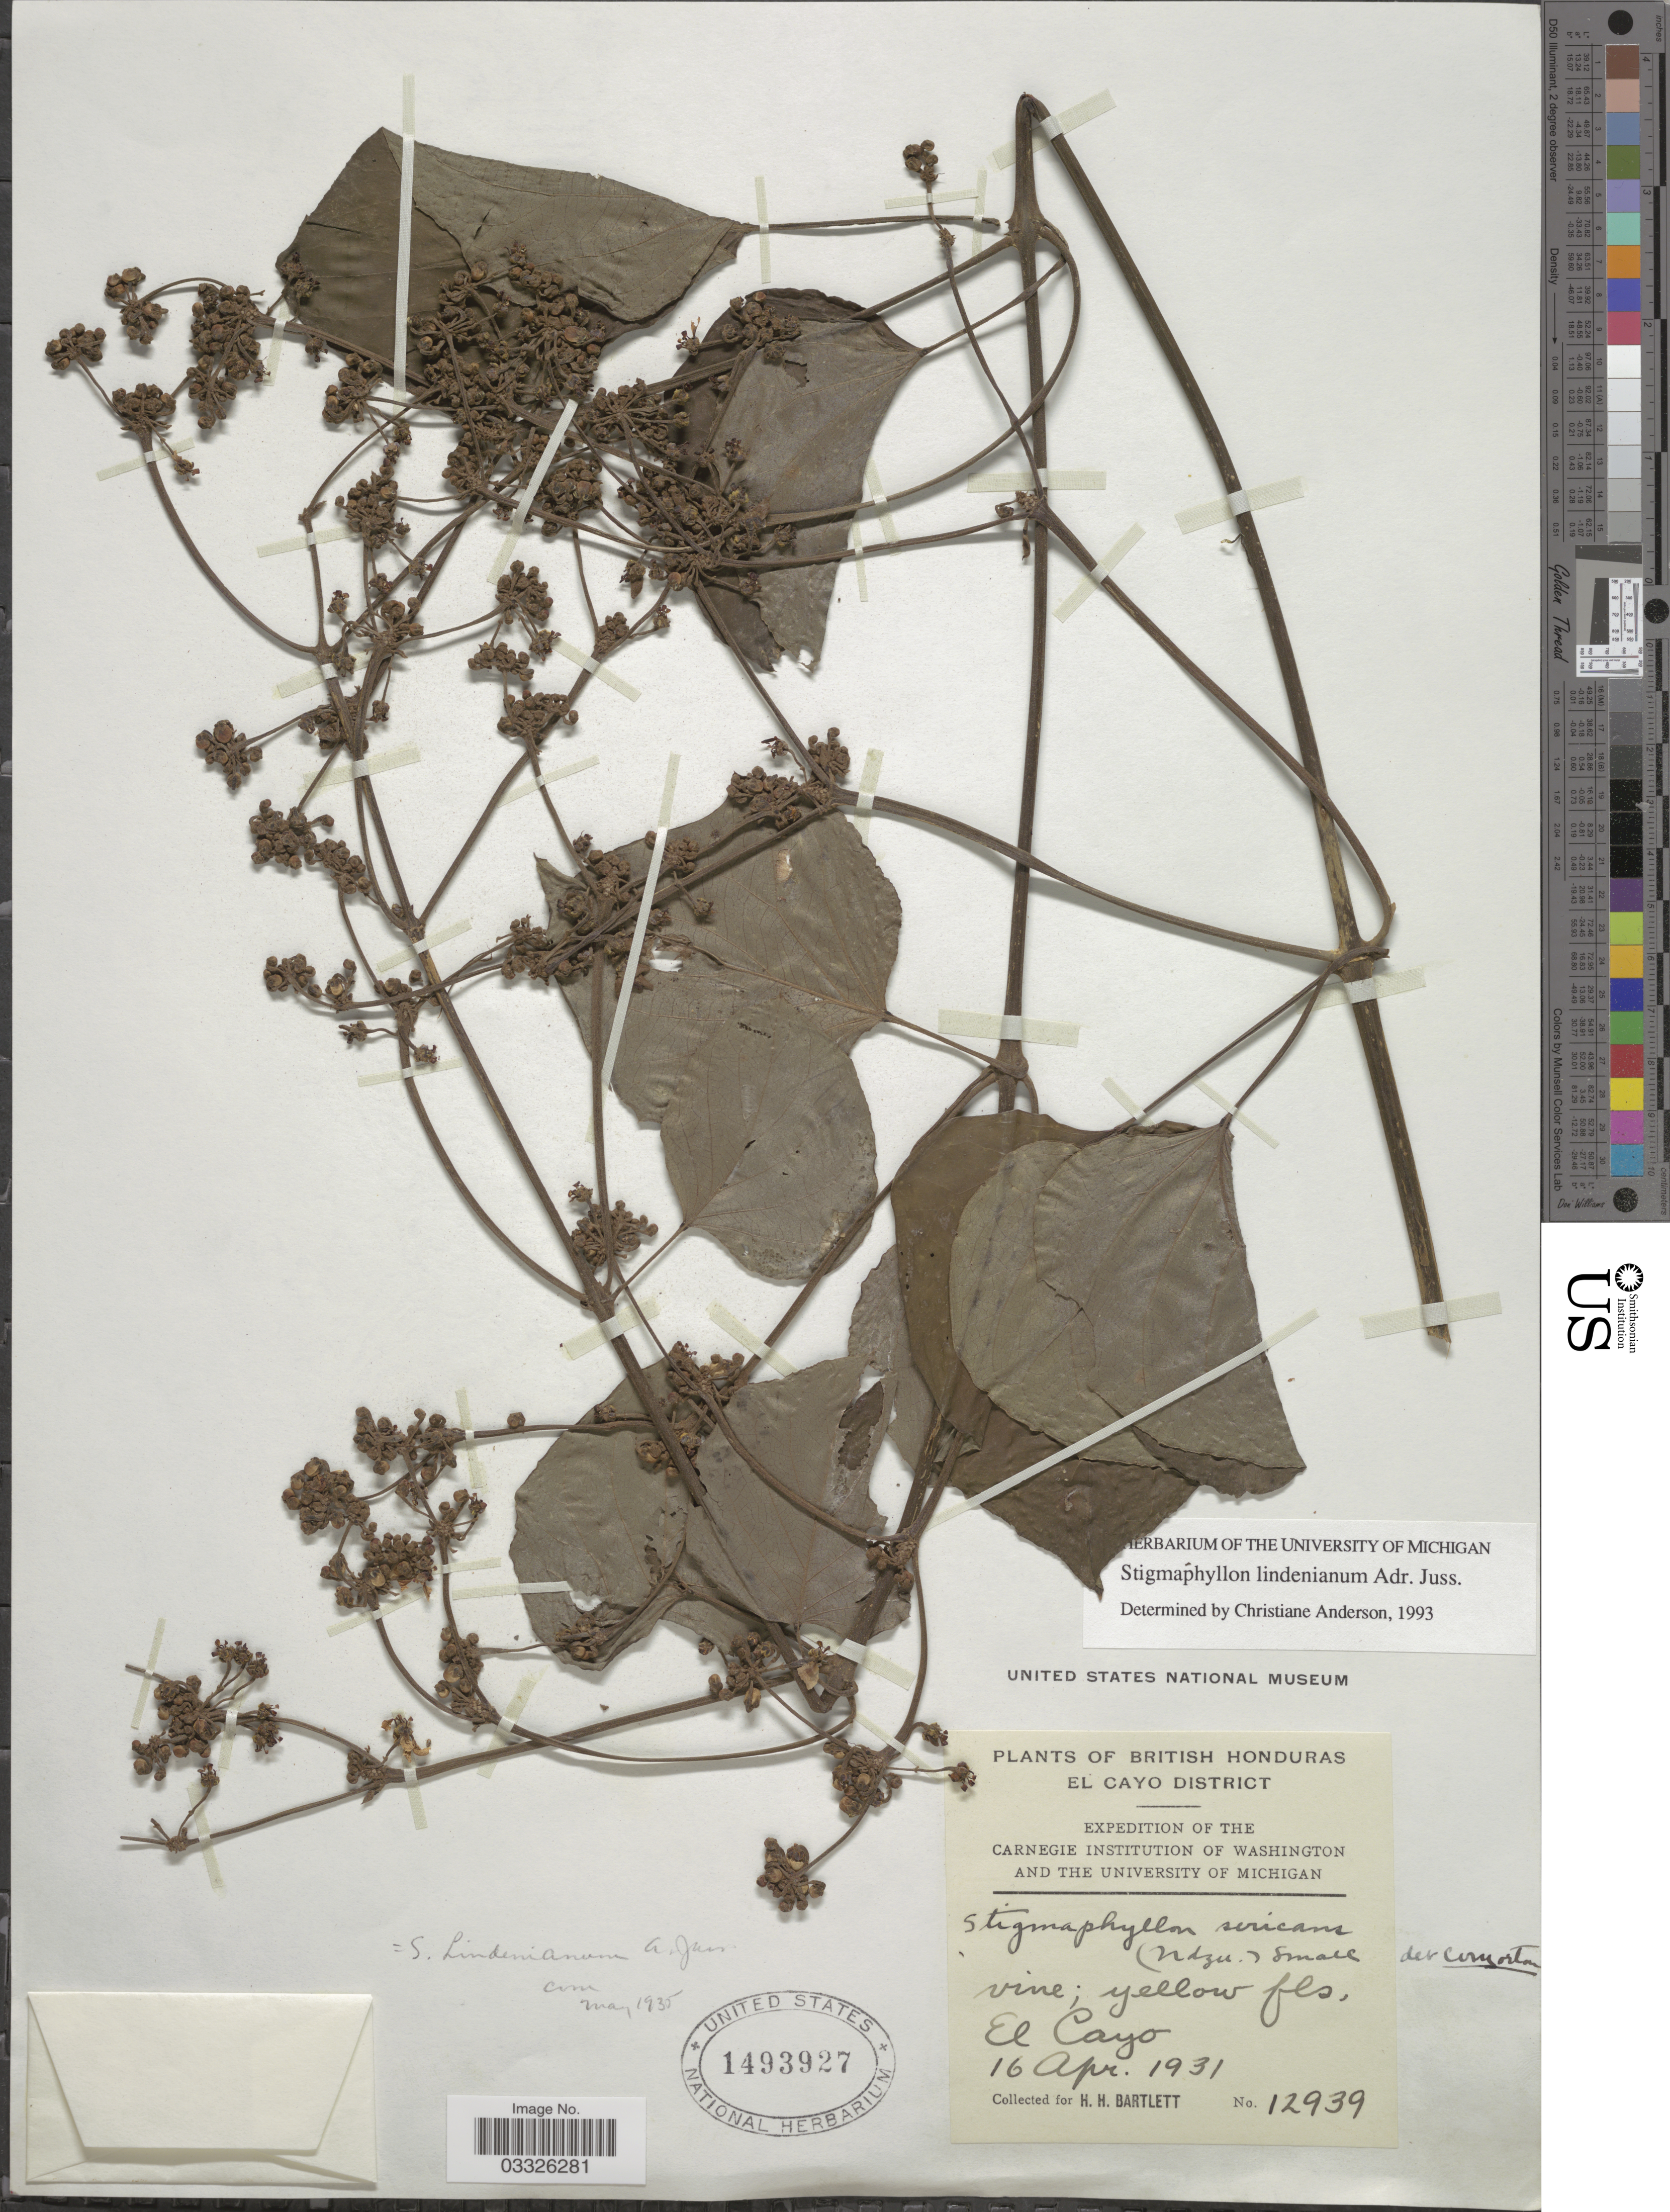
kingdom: Plantae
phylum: Tracheophyta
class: Magnoliopsida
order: Malpighiales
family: Malpighiaceae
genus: Stigmaphyllon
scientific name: Stigmaphyllon lindenianum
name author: A. Juss.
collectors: H. H. Bartlett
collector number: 12939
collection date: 1931-04-16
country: Belize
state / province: Cayo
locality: British Honduras. El Cayo District. El Cayo.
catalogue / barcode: US 1493927